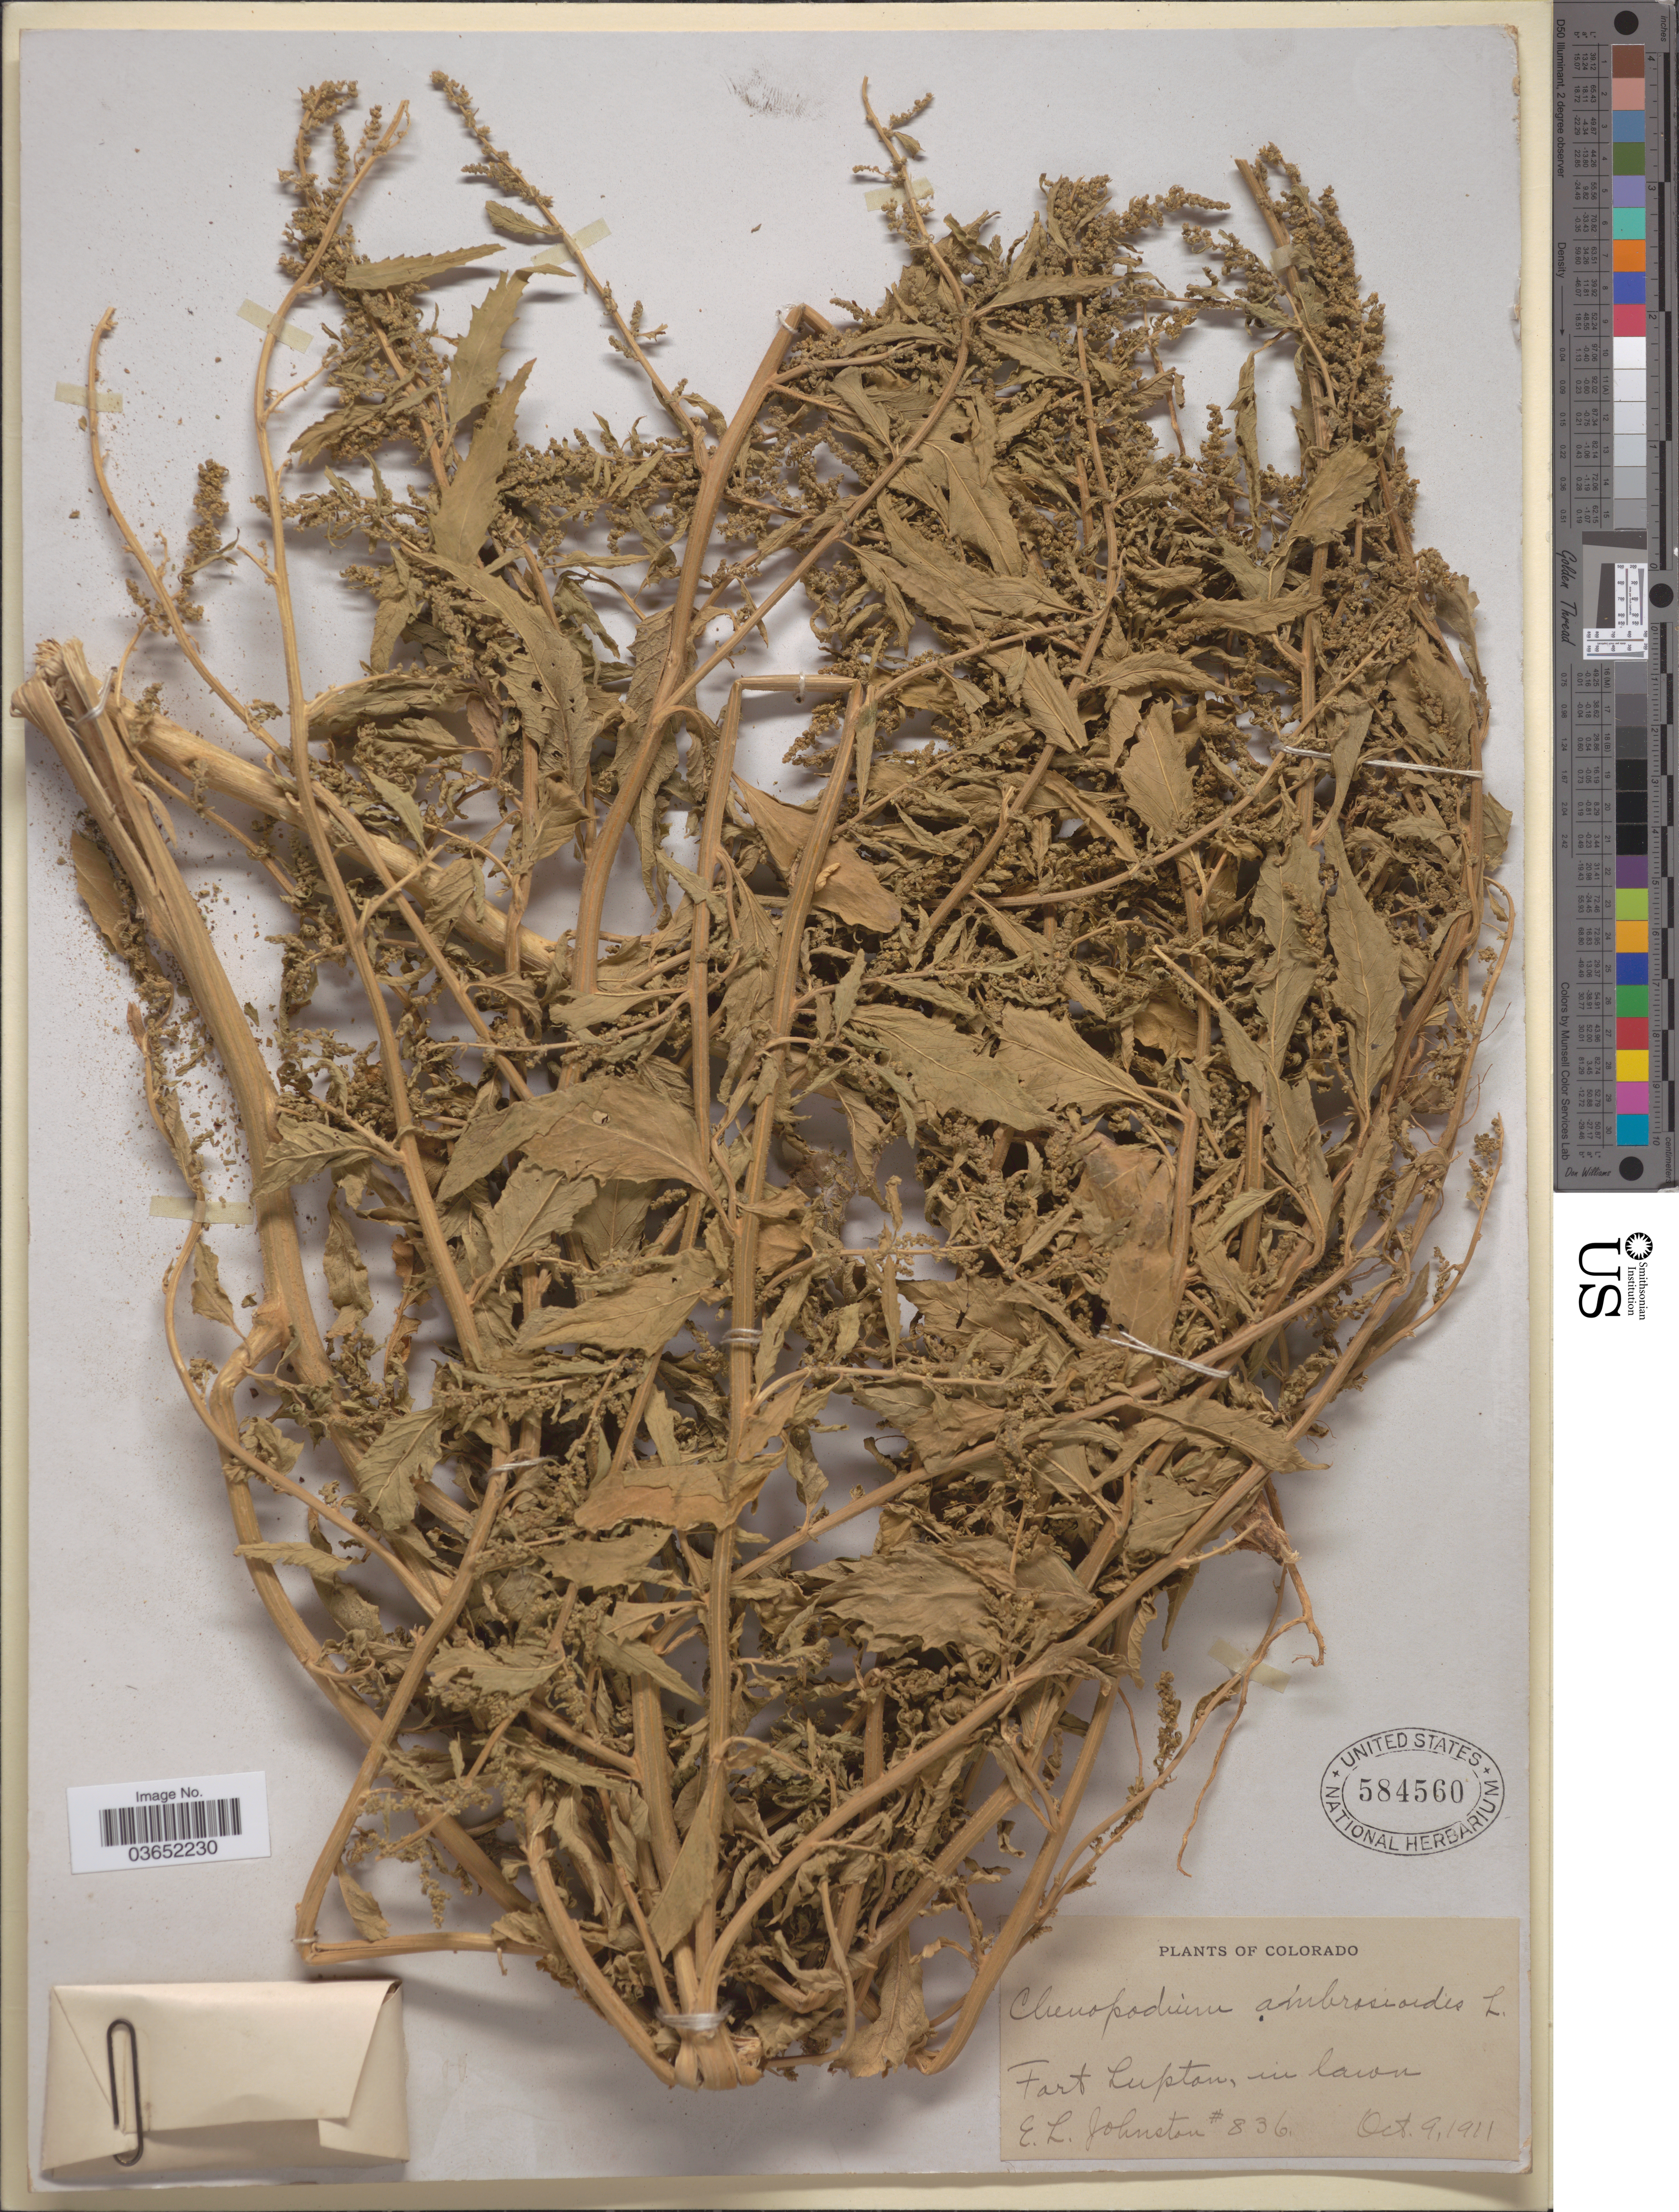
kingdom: Plantae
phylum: Tracheophyta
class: Magnoliopsida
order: Caryophyllales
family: Amaranthaceae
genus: Chenopodium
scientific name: Chenopodium ambrosioides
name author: L.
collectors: E. L. Johnston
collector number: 836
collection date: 1911-10-09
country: United States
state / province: Colorado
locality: Fort Lupton, in lawn.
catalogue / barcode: US 584560